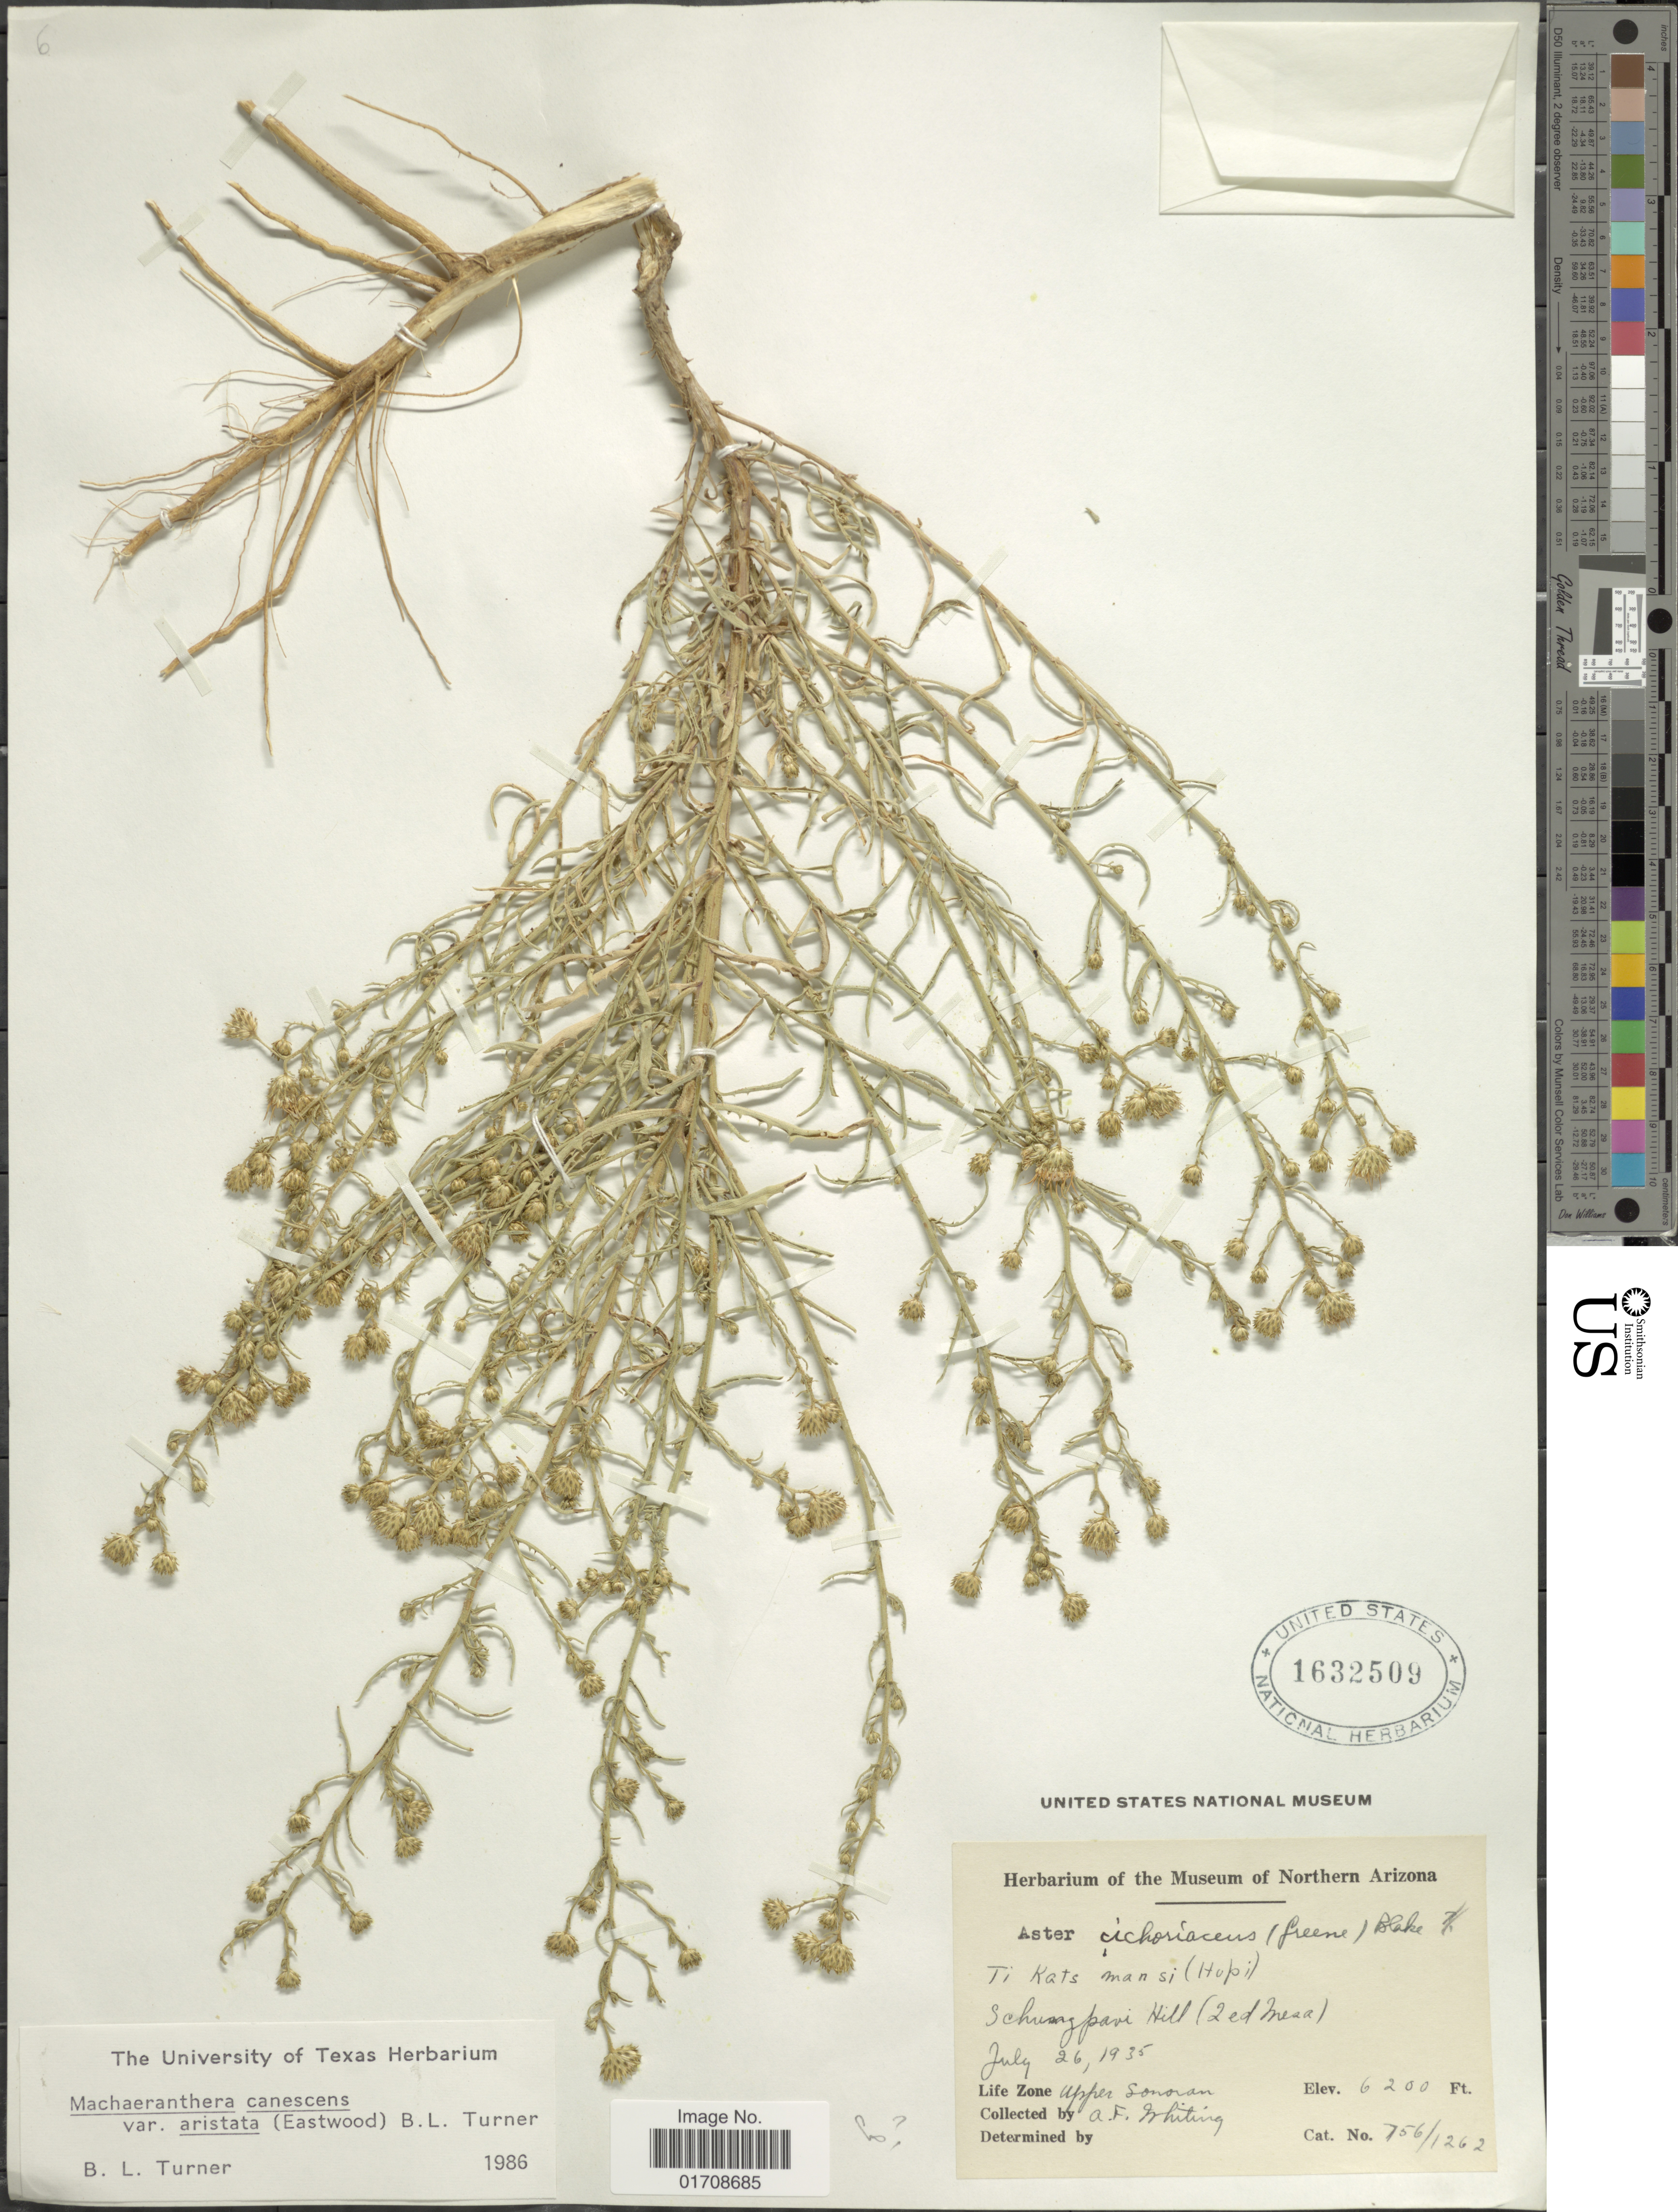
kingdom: Plantae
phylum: Tracheophyta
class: Magnoliopsida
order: Asterales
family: Asteraceae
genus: Machaeranthera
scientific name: Machaeranthera canescens var. aristata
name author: (Eastw.) B.L. Turner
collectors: A. F. Whiting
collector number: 756/1262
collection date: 1935-07-26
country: United States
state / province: Arizona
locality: Ti Kats Mansi (Hopi), Schungpavi (Shungopavi) Hill (2nd Mesa). Upper Sonoran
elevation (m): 1890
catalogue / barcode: US 1632509